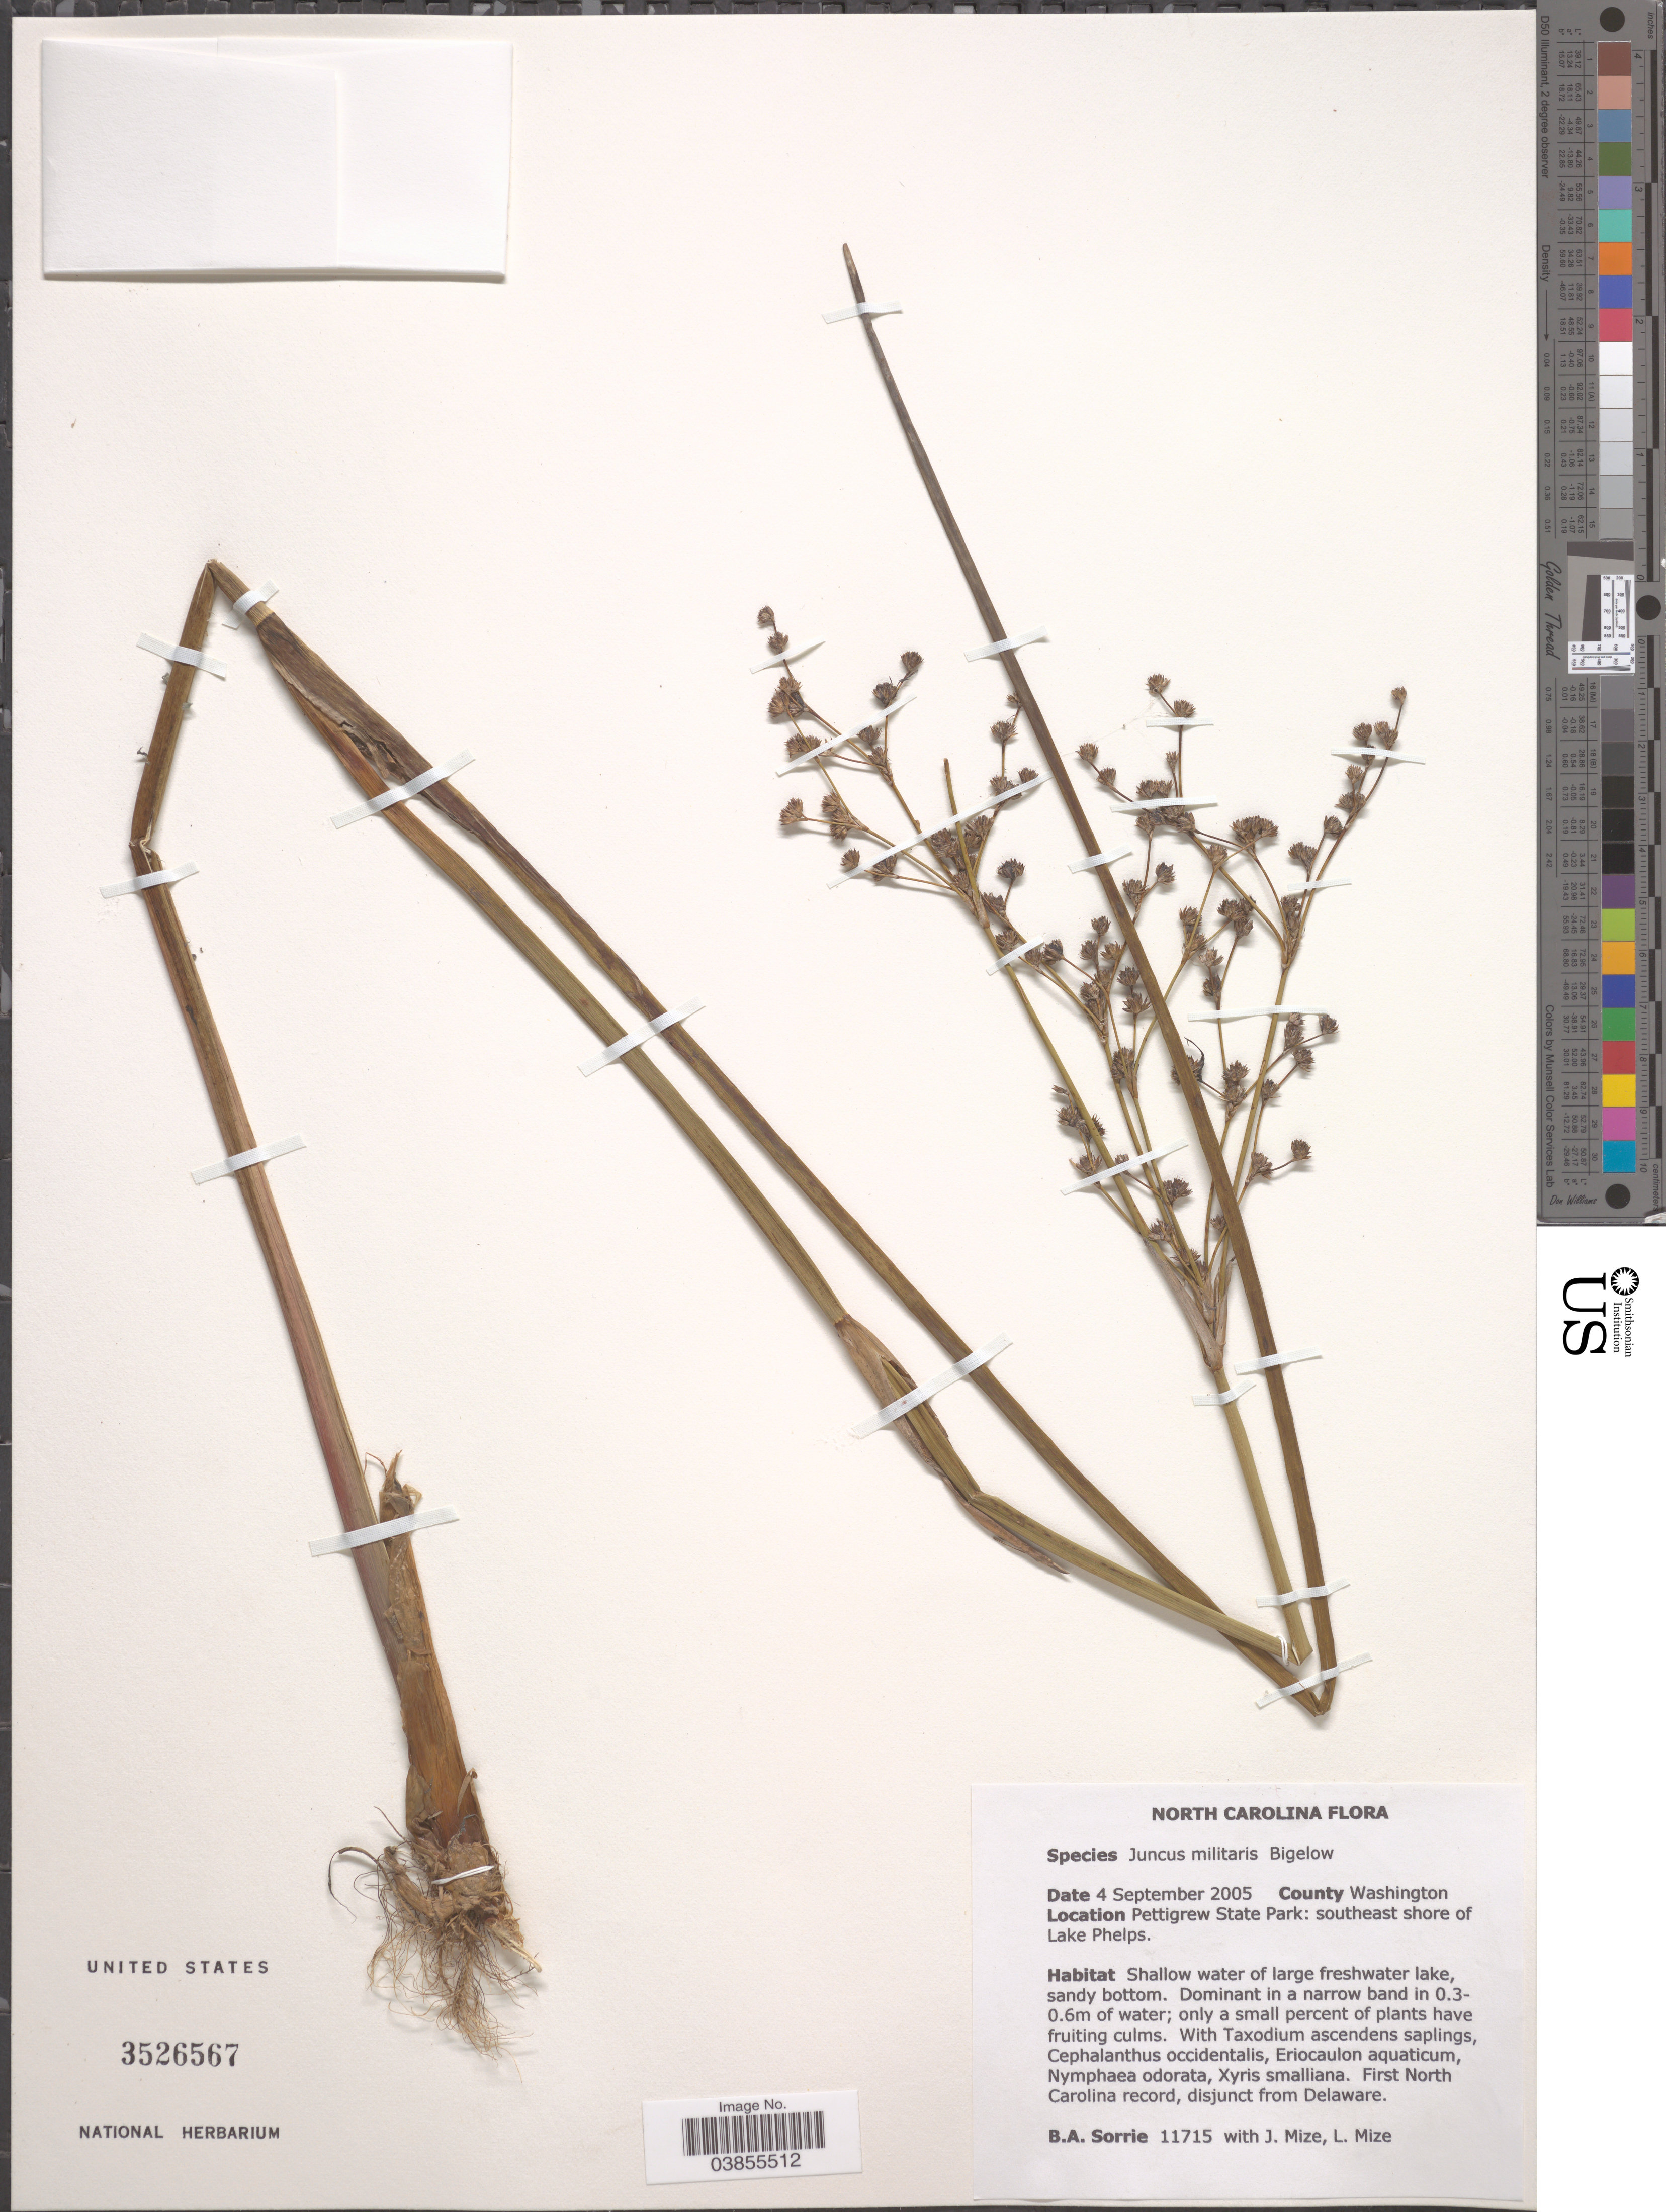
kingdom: Plantae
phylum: Tracheophyta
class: Liliopsida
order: Poales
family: Juncaceae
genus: Juncus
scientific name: Juncus militaris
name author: Bigelow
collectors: B. Sorrie, J. Mize & L. Mize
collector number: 11715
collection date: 2005-09-04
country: United States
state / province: North Carolina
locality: County Washington. Pettigrew State Park: southeast shore of Lake Phelps.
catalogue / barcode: US 3526567